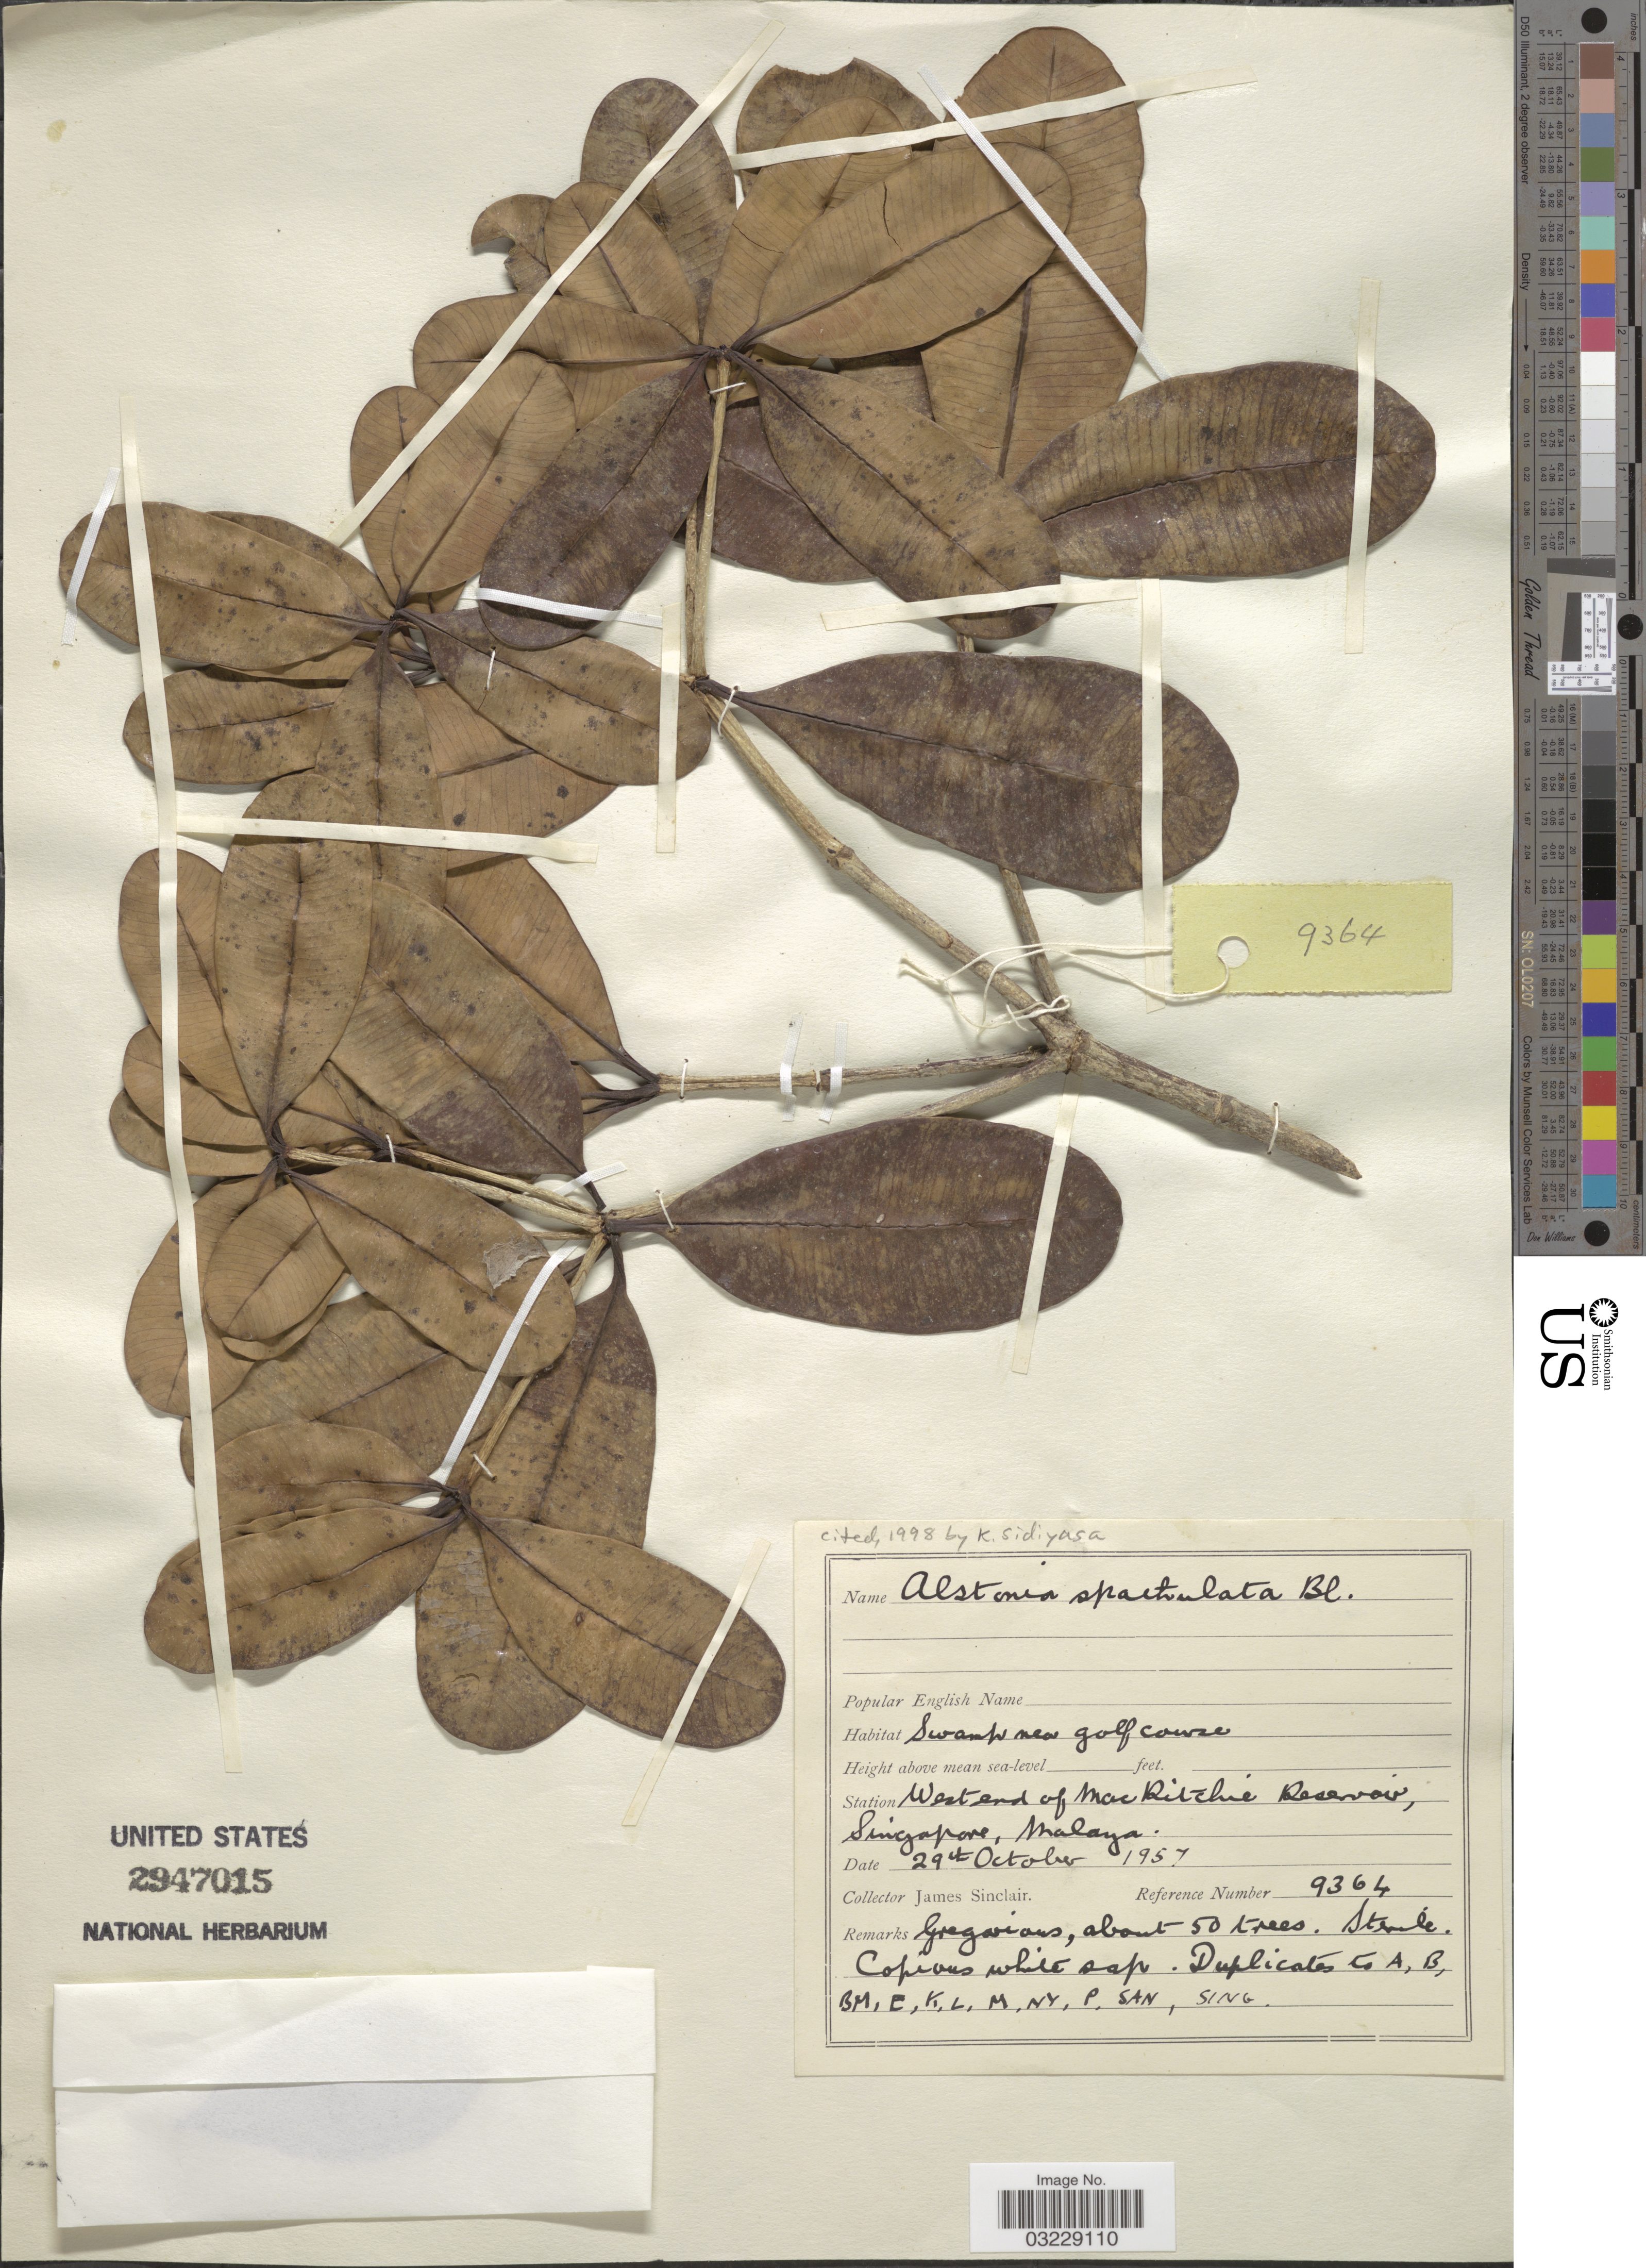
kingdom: Plantae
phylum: Tracheophyta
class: Magnoliopsida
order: Gentianales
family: Apocynaceae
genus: Alstonia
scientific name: Alstonia spathulata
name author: Blume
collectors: J. Sinclair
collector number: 9364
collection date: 1957-10-29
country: Singapore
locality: Station West end of MacRitchie Reservoir, Malaya.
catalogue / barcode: US 2947015